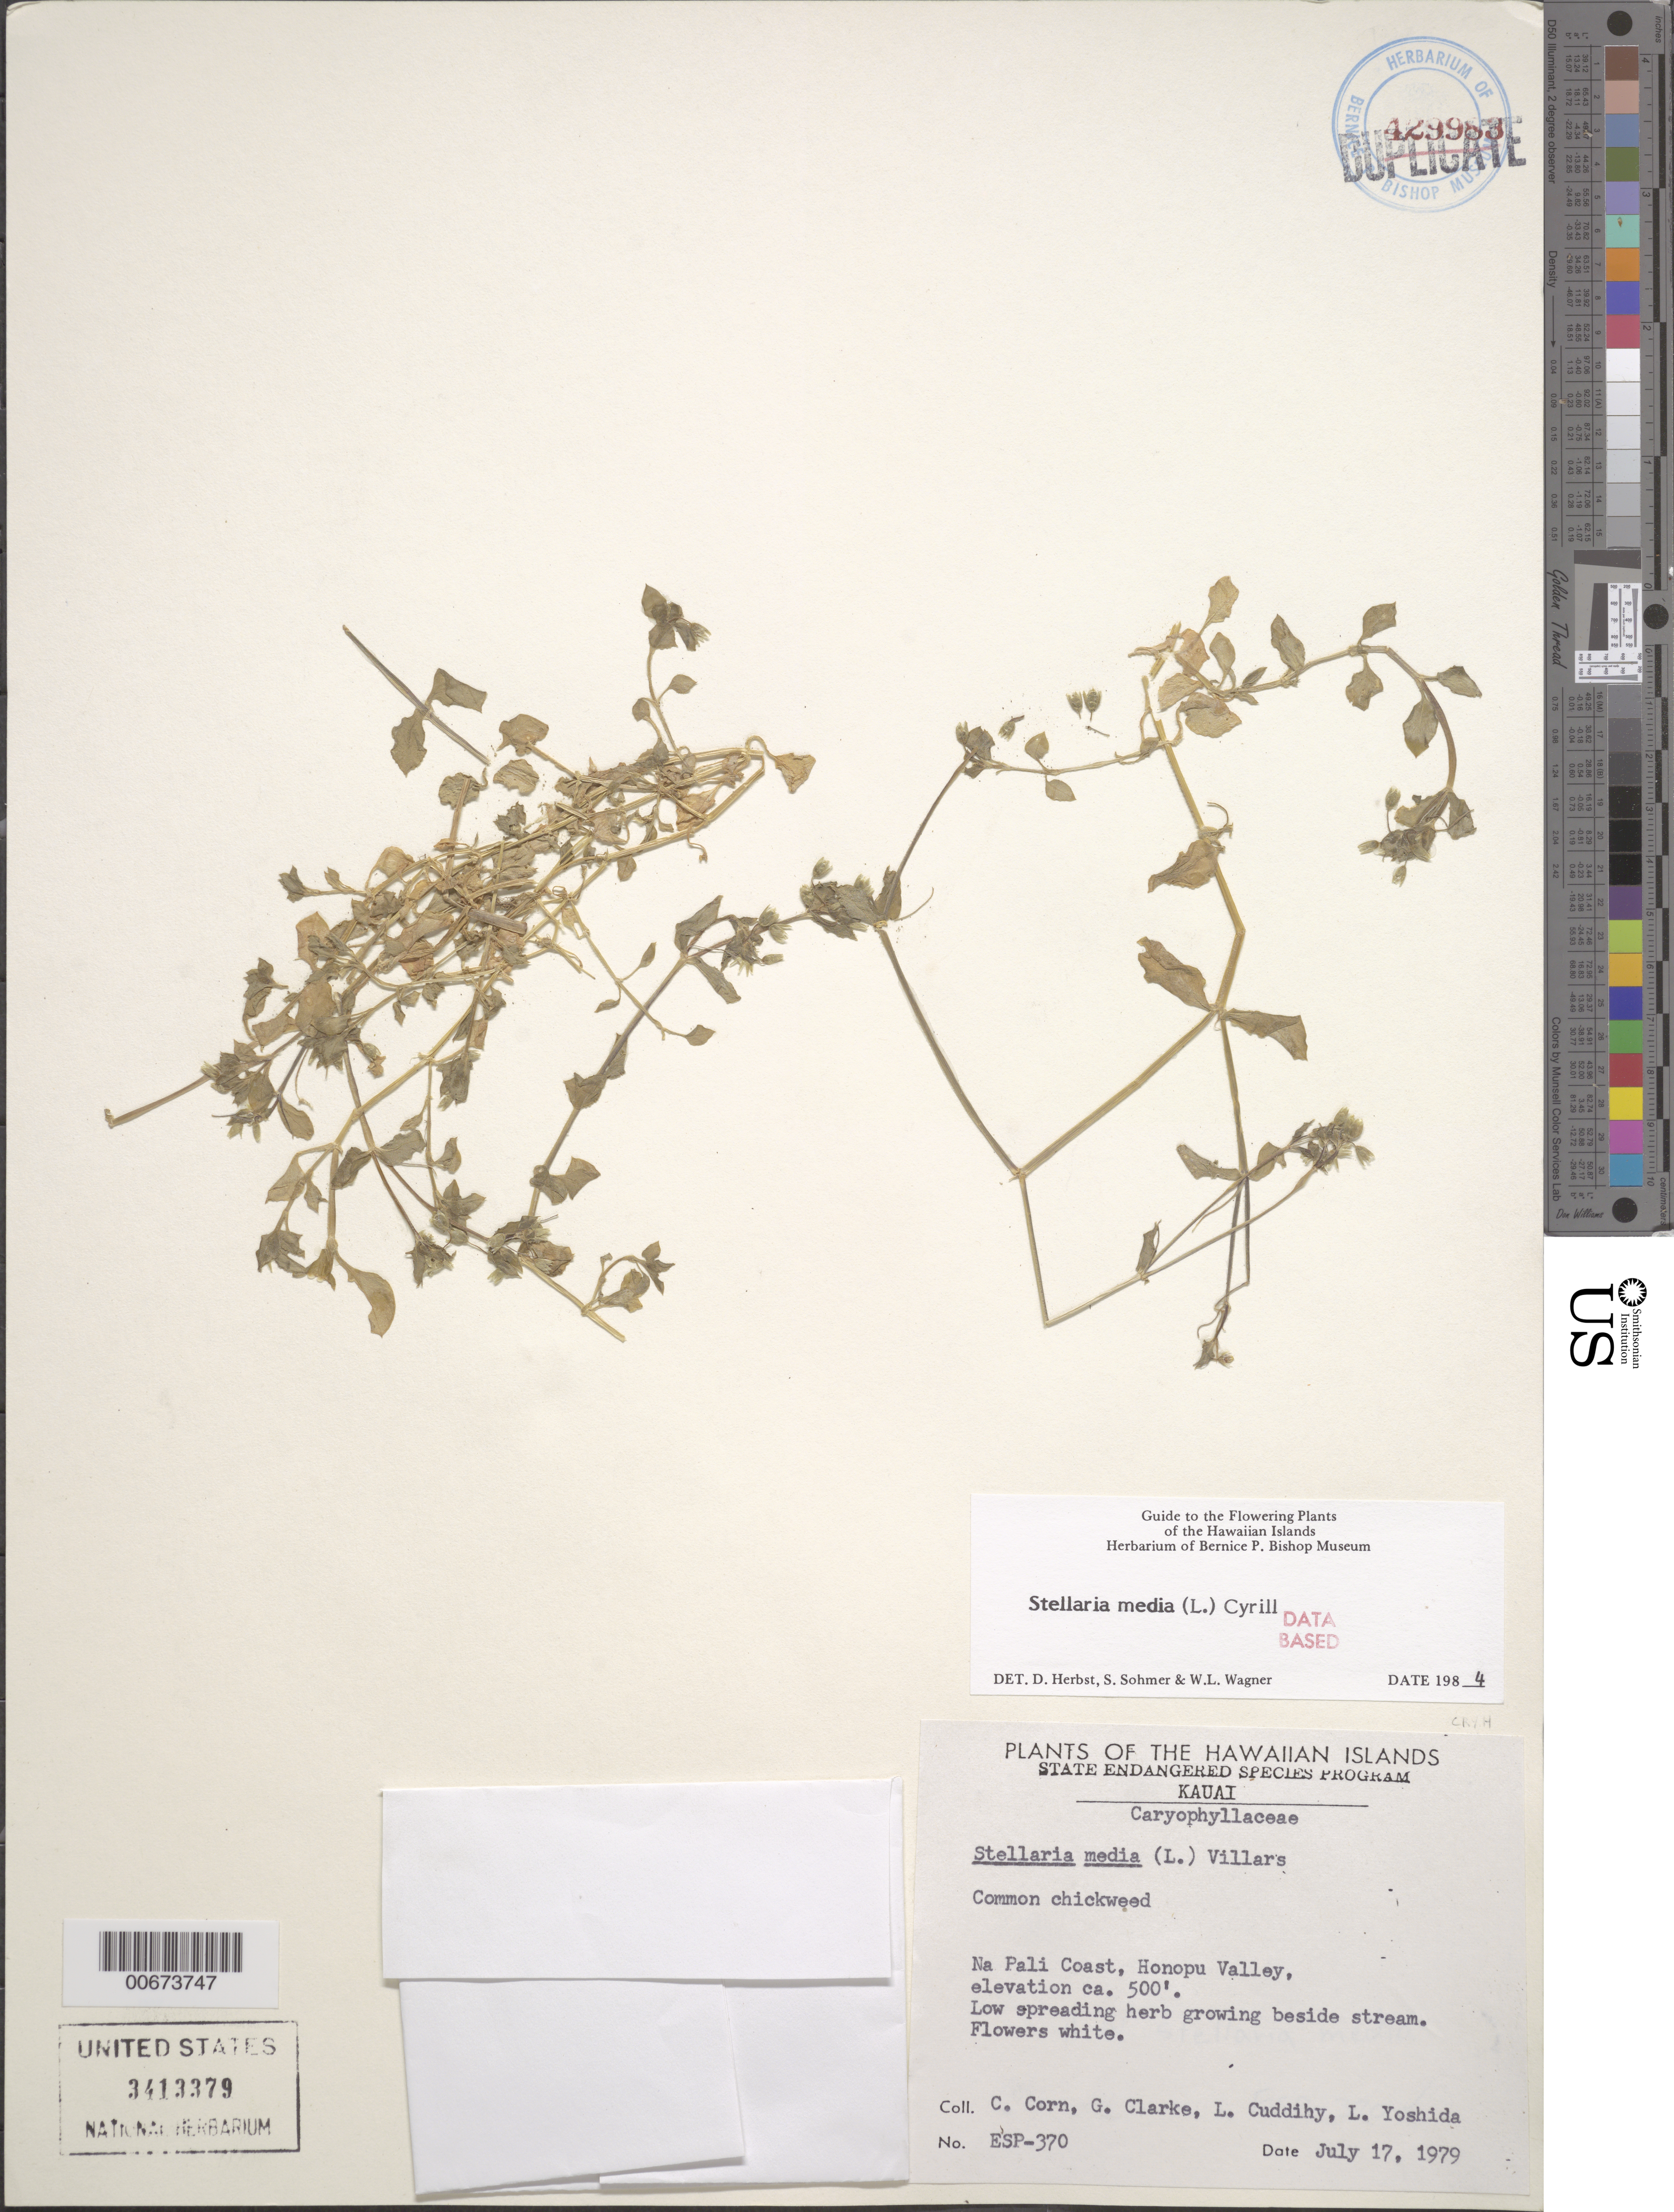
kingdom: Plantae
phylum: Tracheophyta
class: Magnoliopsida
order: Caryophyllales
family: Caryophyllaceae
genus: Stellaria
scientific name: Stellaria media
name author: (L.) Vill.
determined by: Herbst, D. R.; Sohmer, S. H.; Wagner, W. L.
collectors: C. Corn, G. Clarke, L. Cuddihy & L. Yoshida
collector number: ESP-370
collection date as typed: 17 Jul 1979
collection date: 1979-07-17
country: United States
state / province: Hawaii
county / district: Kauai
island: Kaua'i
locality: Honopu Valley, Na Pali Coast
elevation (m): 152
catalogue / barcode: US 3413379